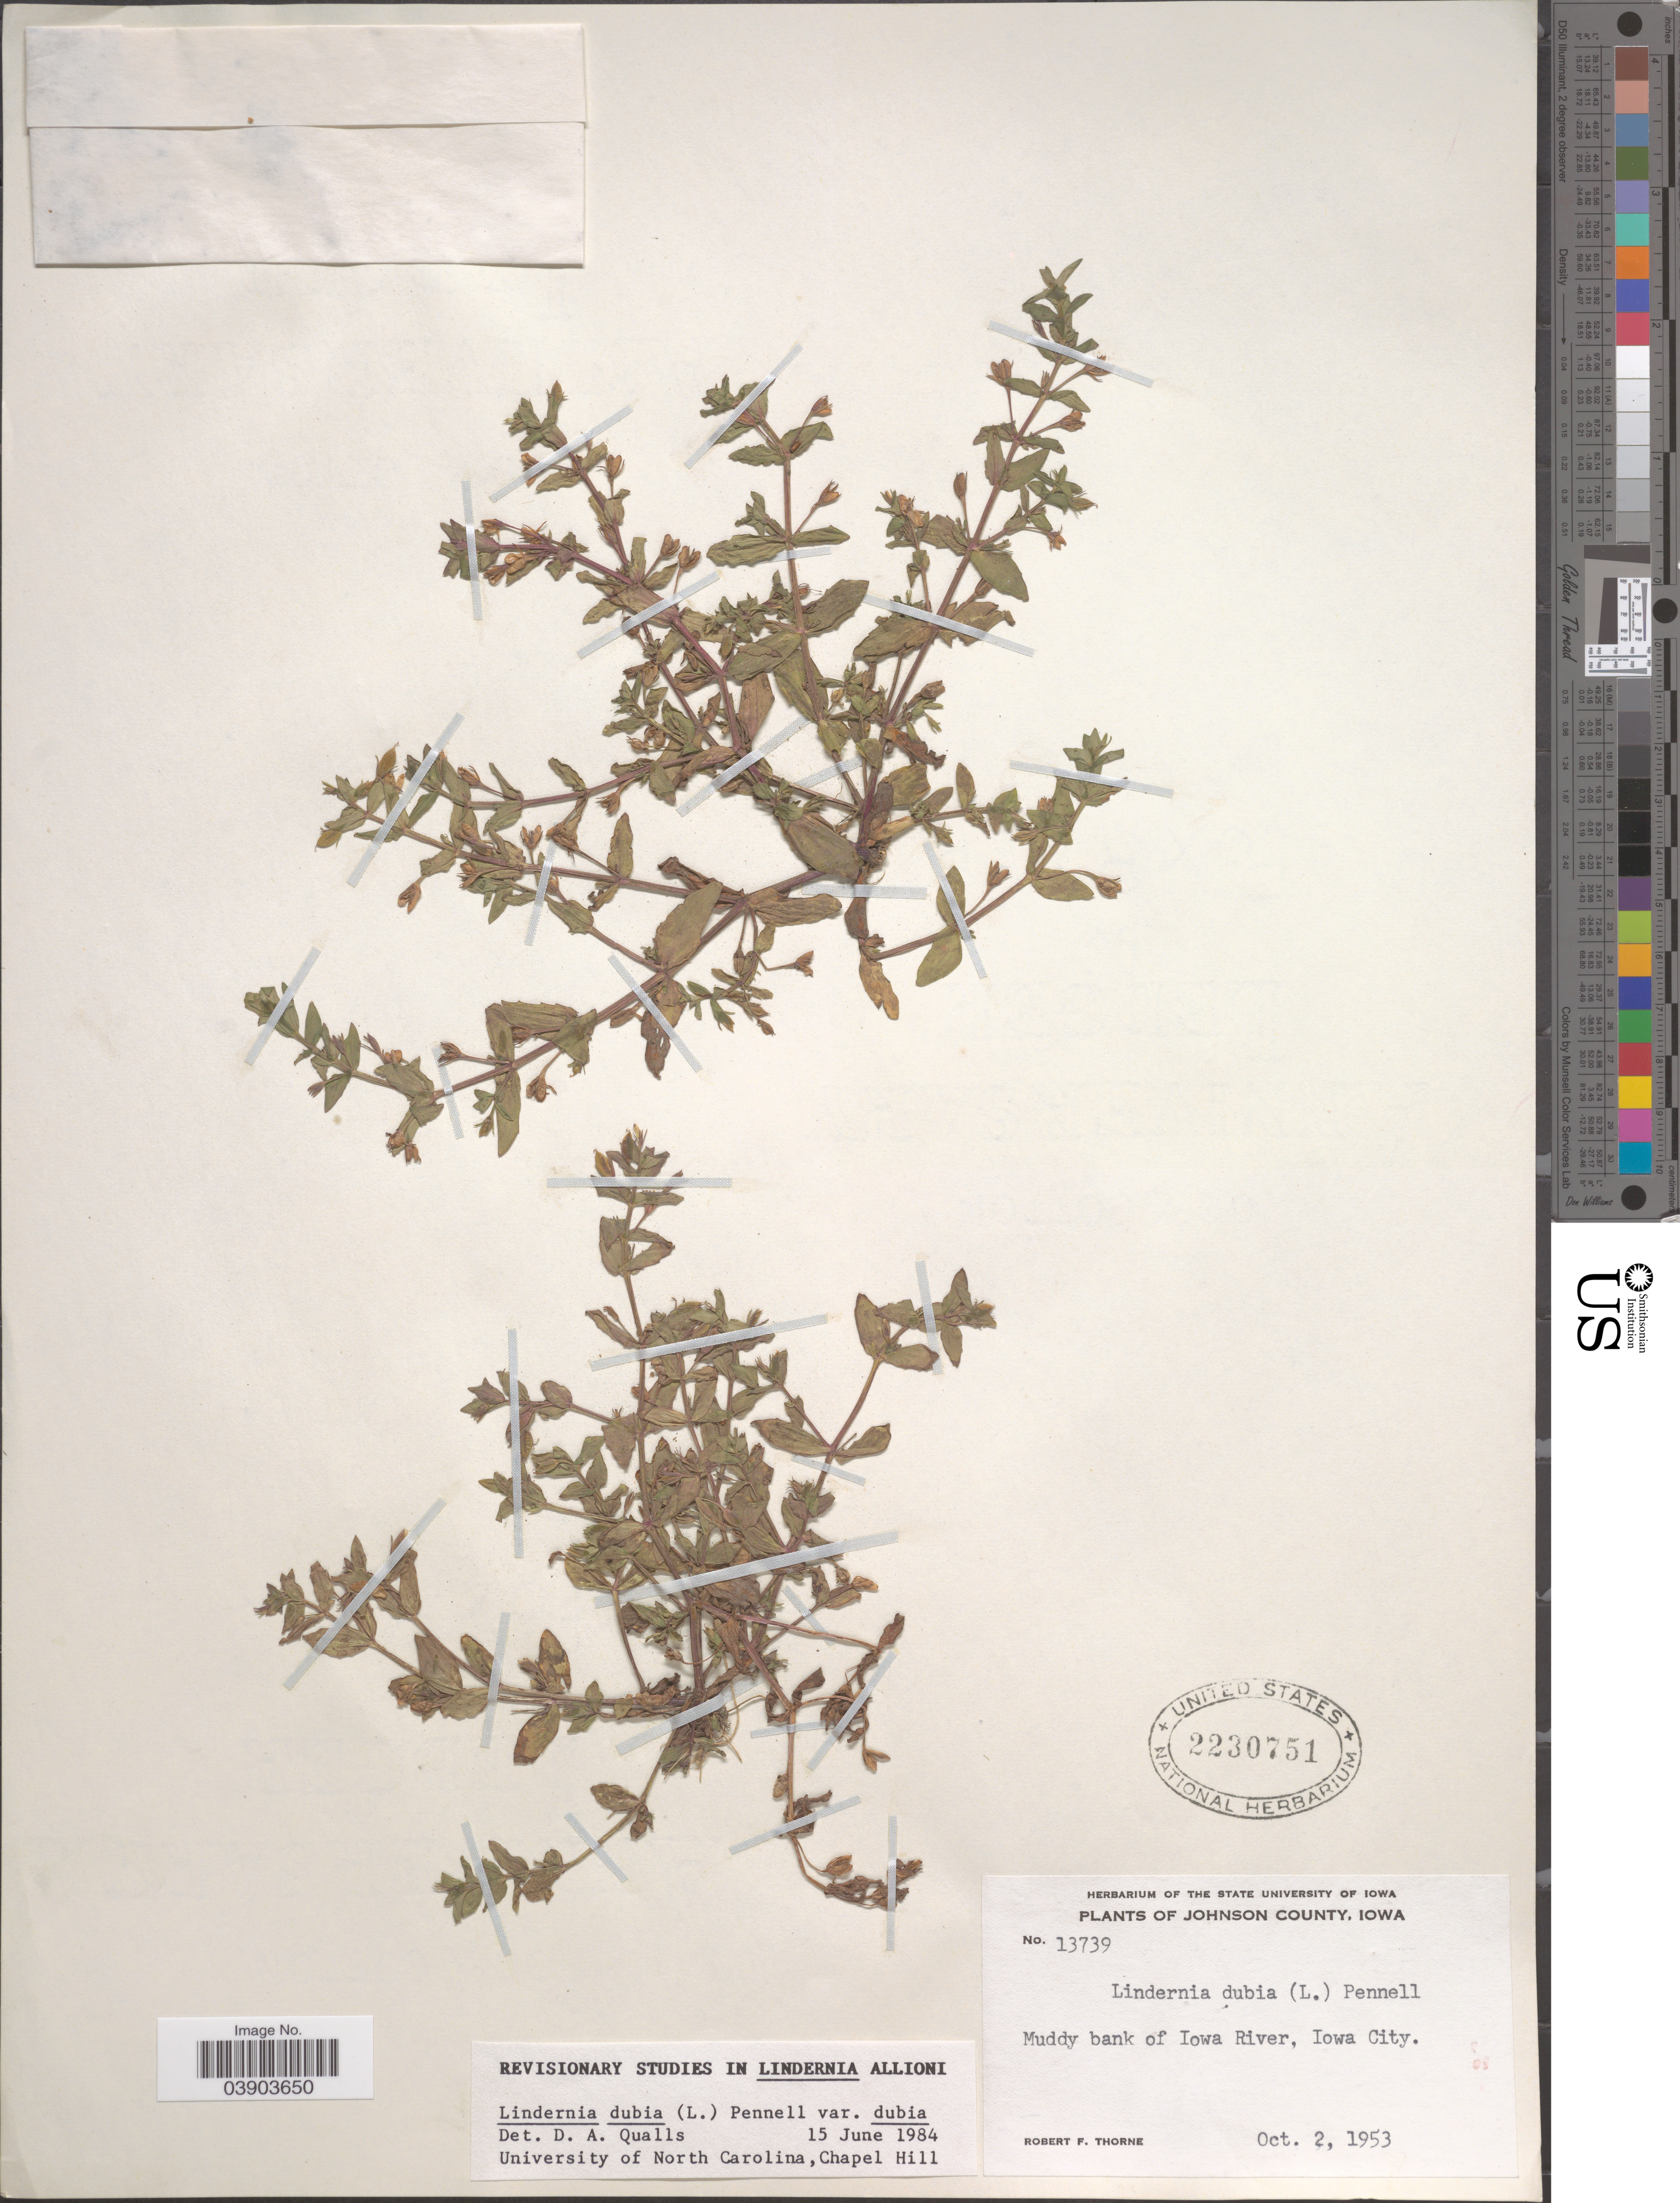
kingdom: Plantae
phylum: Tracheophyta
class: Magnoliopsida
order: Lamiales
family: Linderniaceae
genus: Lindernia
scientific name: Lindernia dubia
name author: (L.) Pennell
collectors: R. F. Thorne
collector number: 13739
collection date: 1953-10-02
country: United States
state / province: Iowa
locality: Johnson County. Muddy bank of Iowa River, Iowa City.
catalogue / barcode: US 2230751